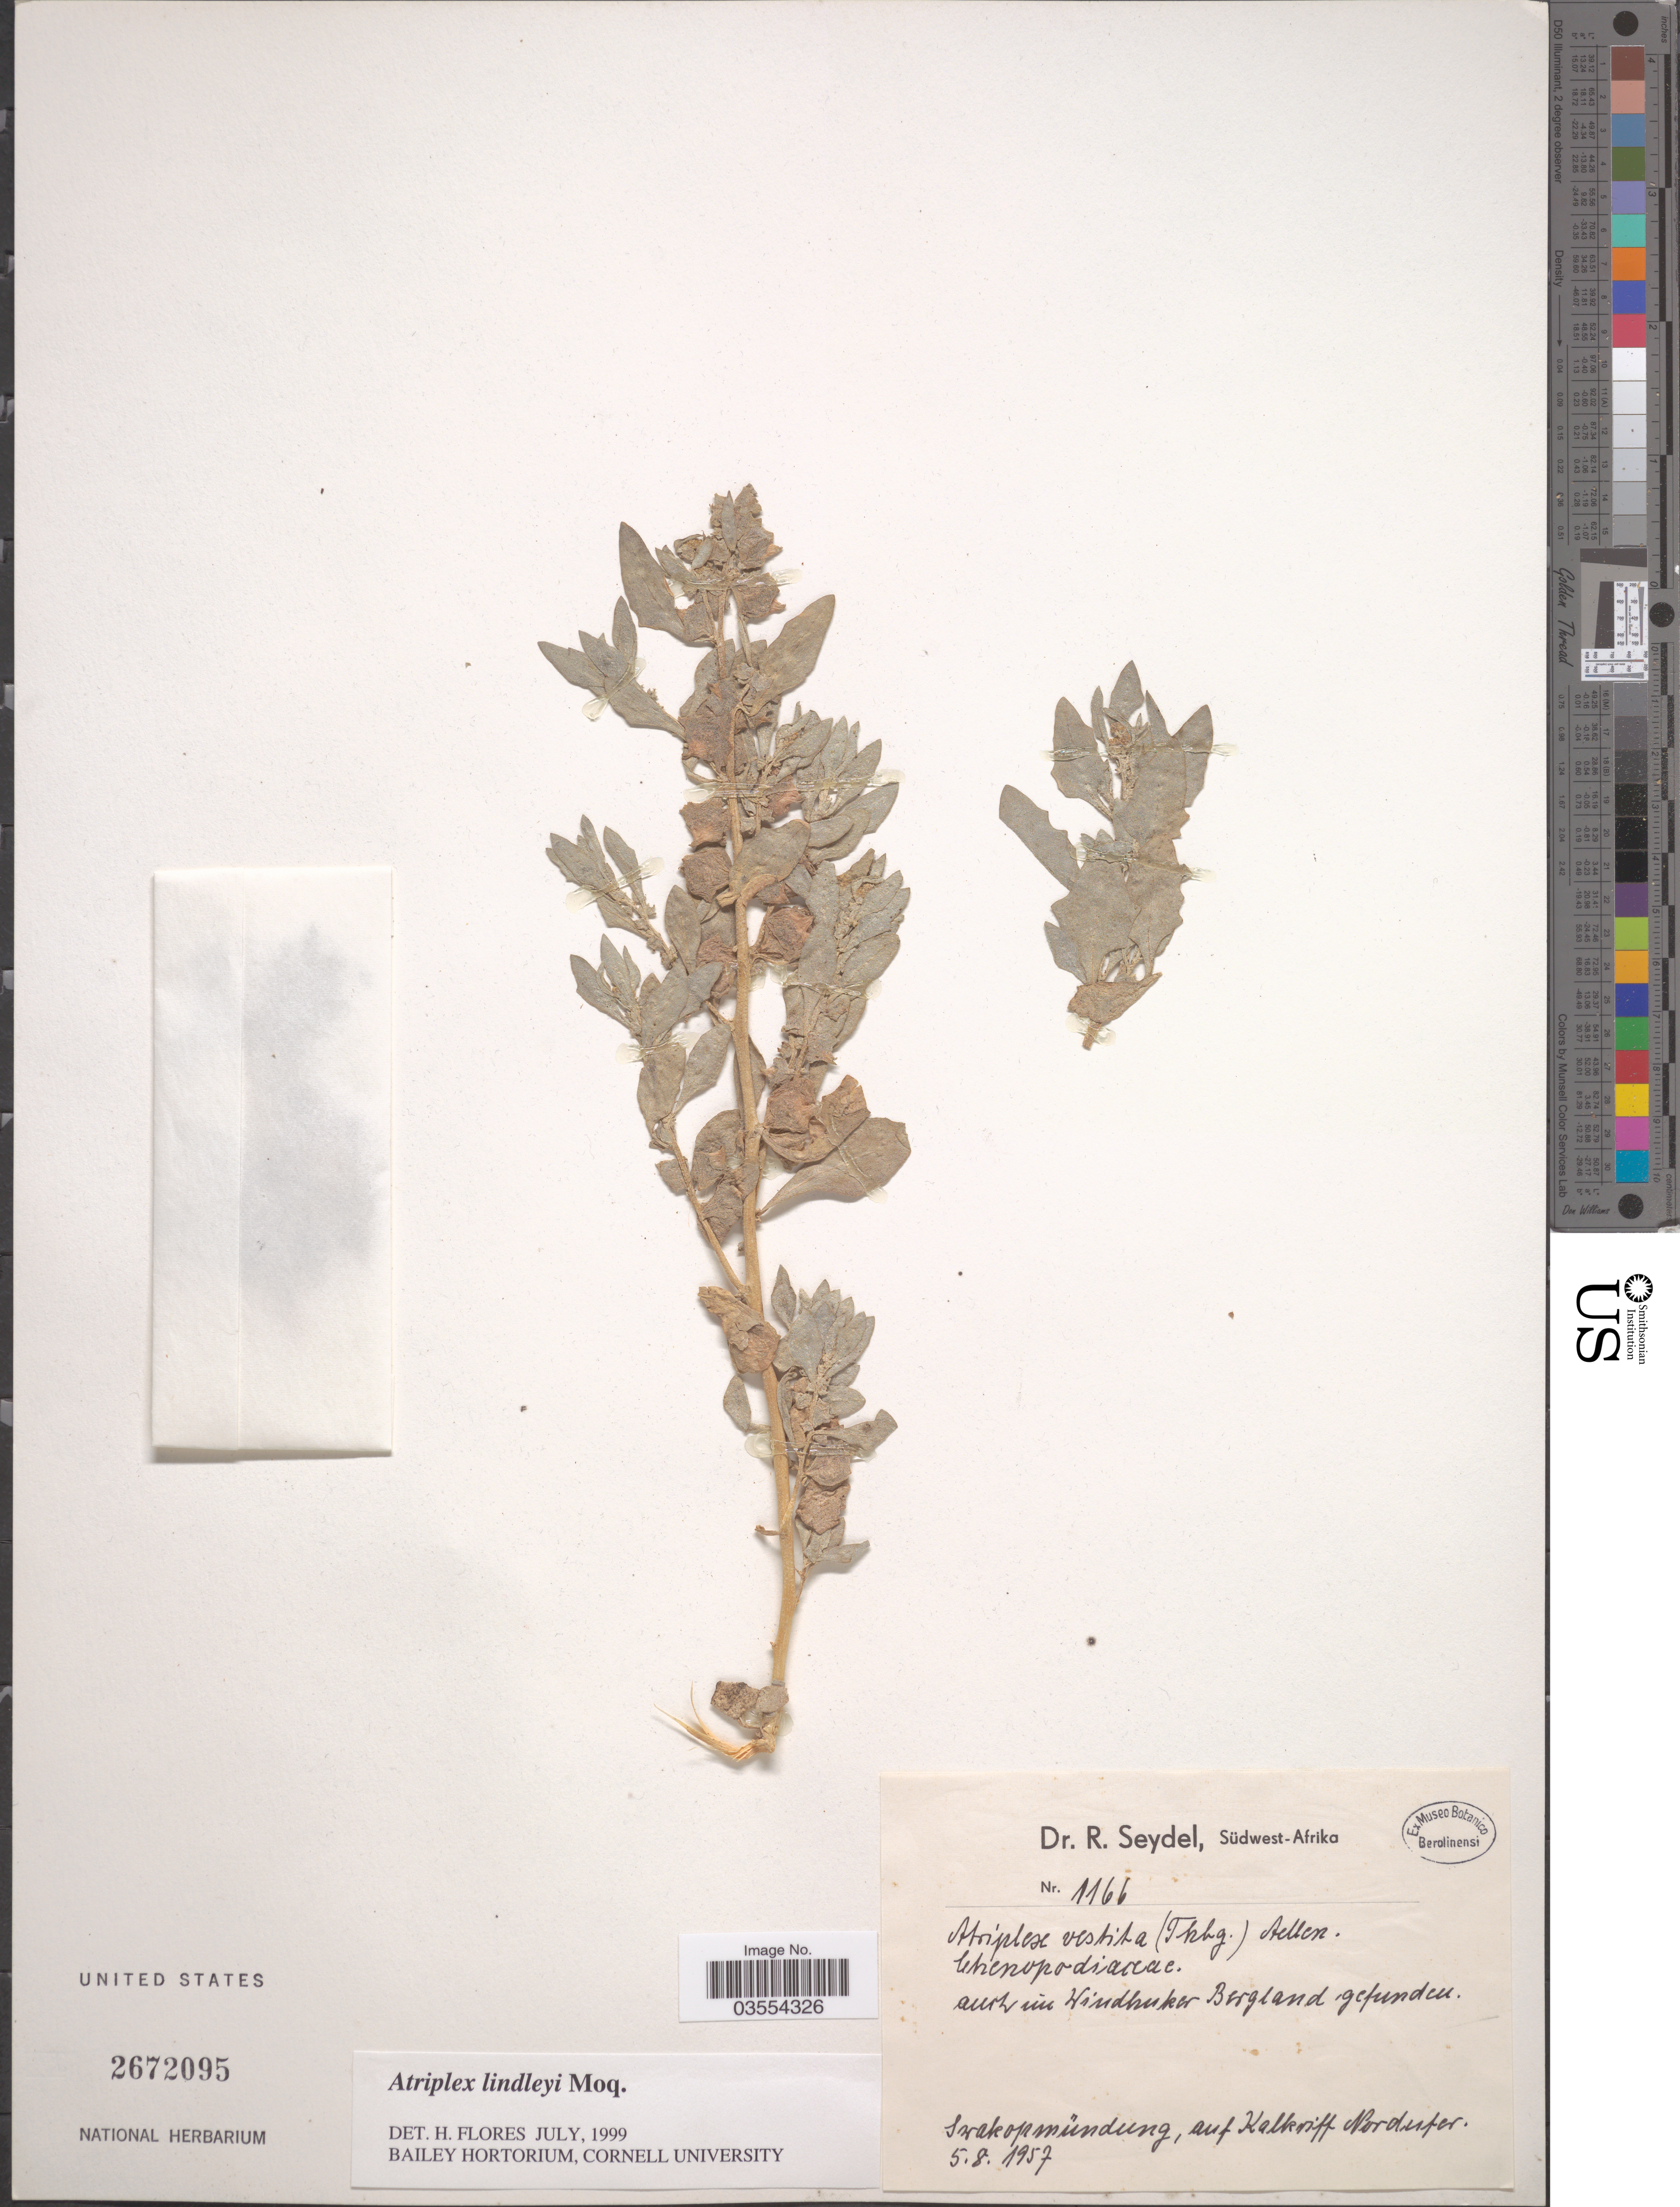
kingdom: Plantae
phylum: Tracheophyta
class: Magnoliopsida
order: Caryophyllales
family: Amaranthaceae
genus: Atriplex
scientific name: Atriplex lindleyi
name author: Moq.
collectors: R. Seydel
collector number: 1166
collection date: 1957-08-05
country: Namibia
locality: Austr im Windhuker Bergland gefunden. Südwest-Afrika. Swakopmündung, auf Kalkriff Nordufer.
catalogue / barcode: US 2672095